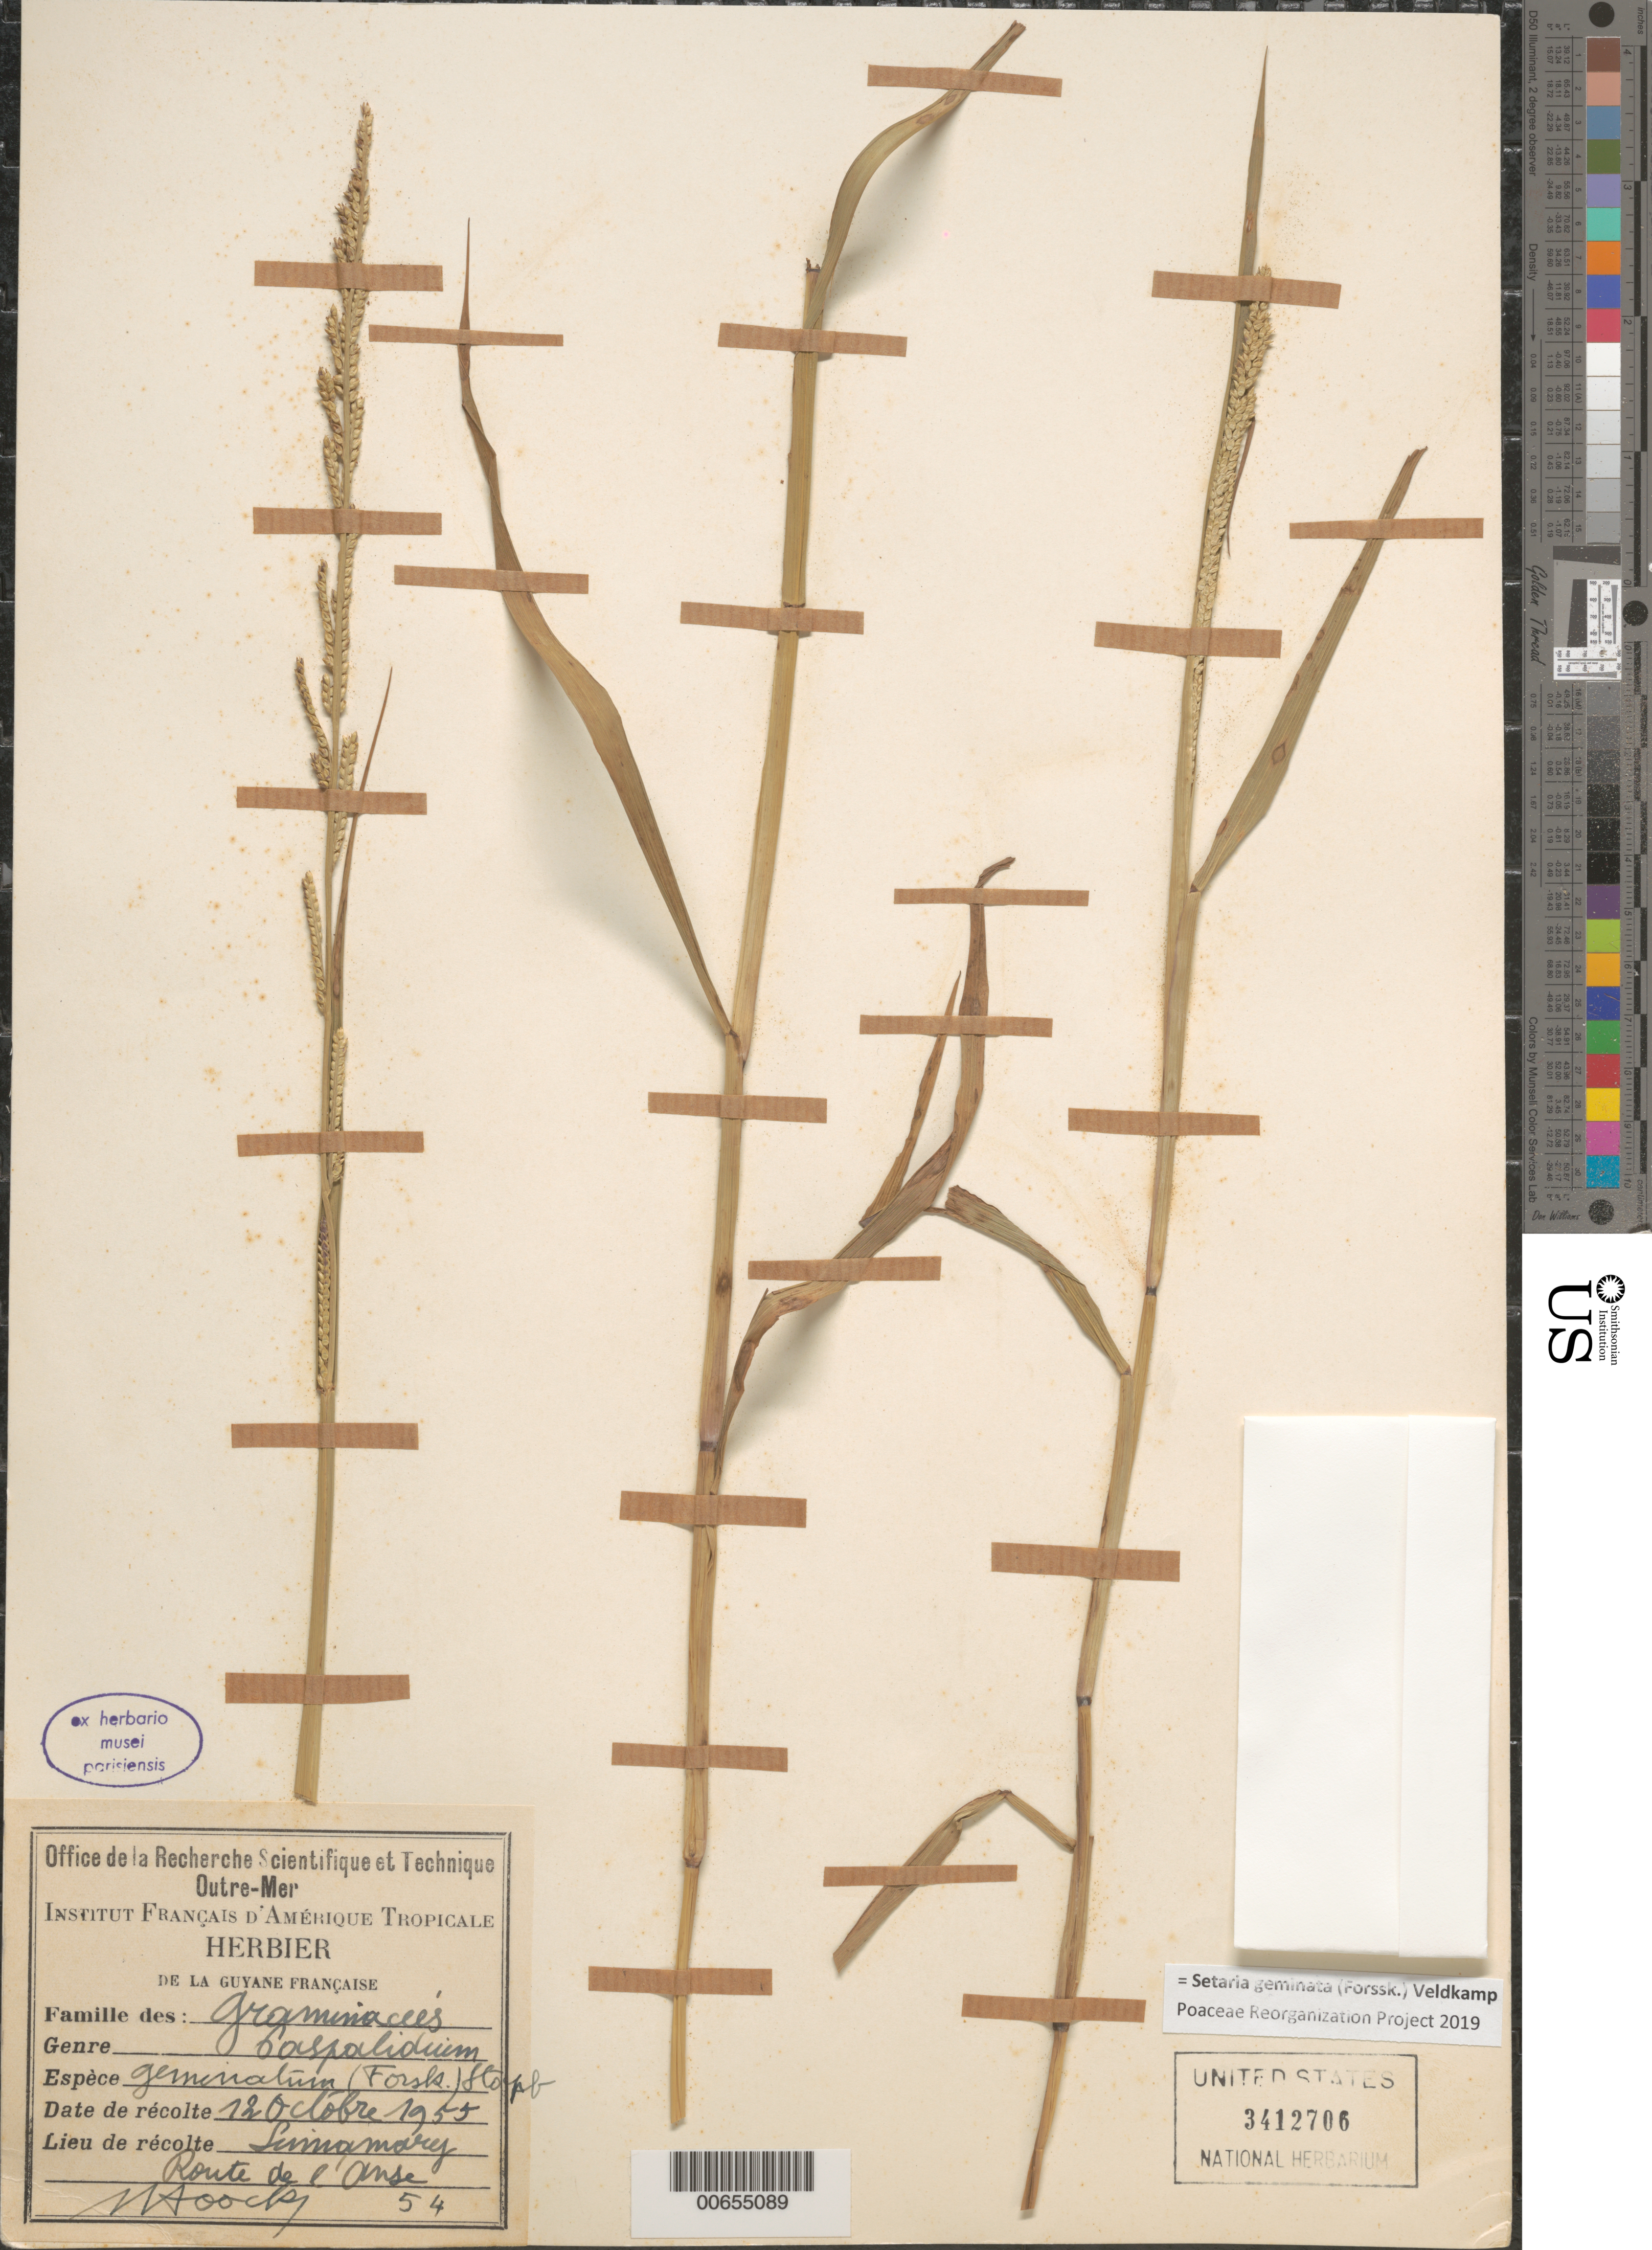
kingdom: Plantae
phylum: Tracheophyta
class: Liliopsida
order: Poales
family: Poaceae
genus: Setaria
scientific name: Setaria geminata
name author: (Forssk.) Veldkamp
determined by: Poaceae Reorganization Project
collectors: J. Hoock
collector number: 54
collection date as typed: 12-Oct-55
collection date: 1955-10-12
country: French Guiana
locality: Sinnamary, Route de l'Anse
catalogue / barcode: US 3412706